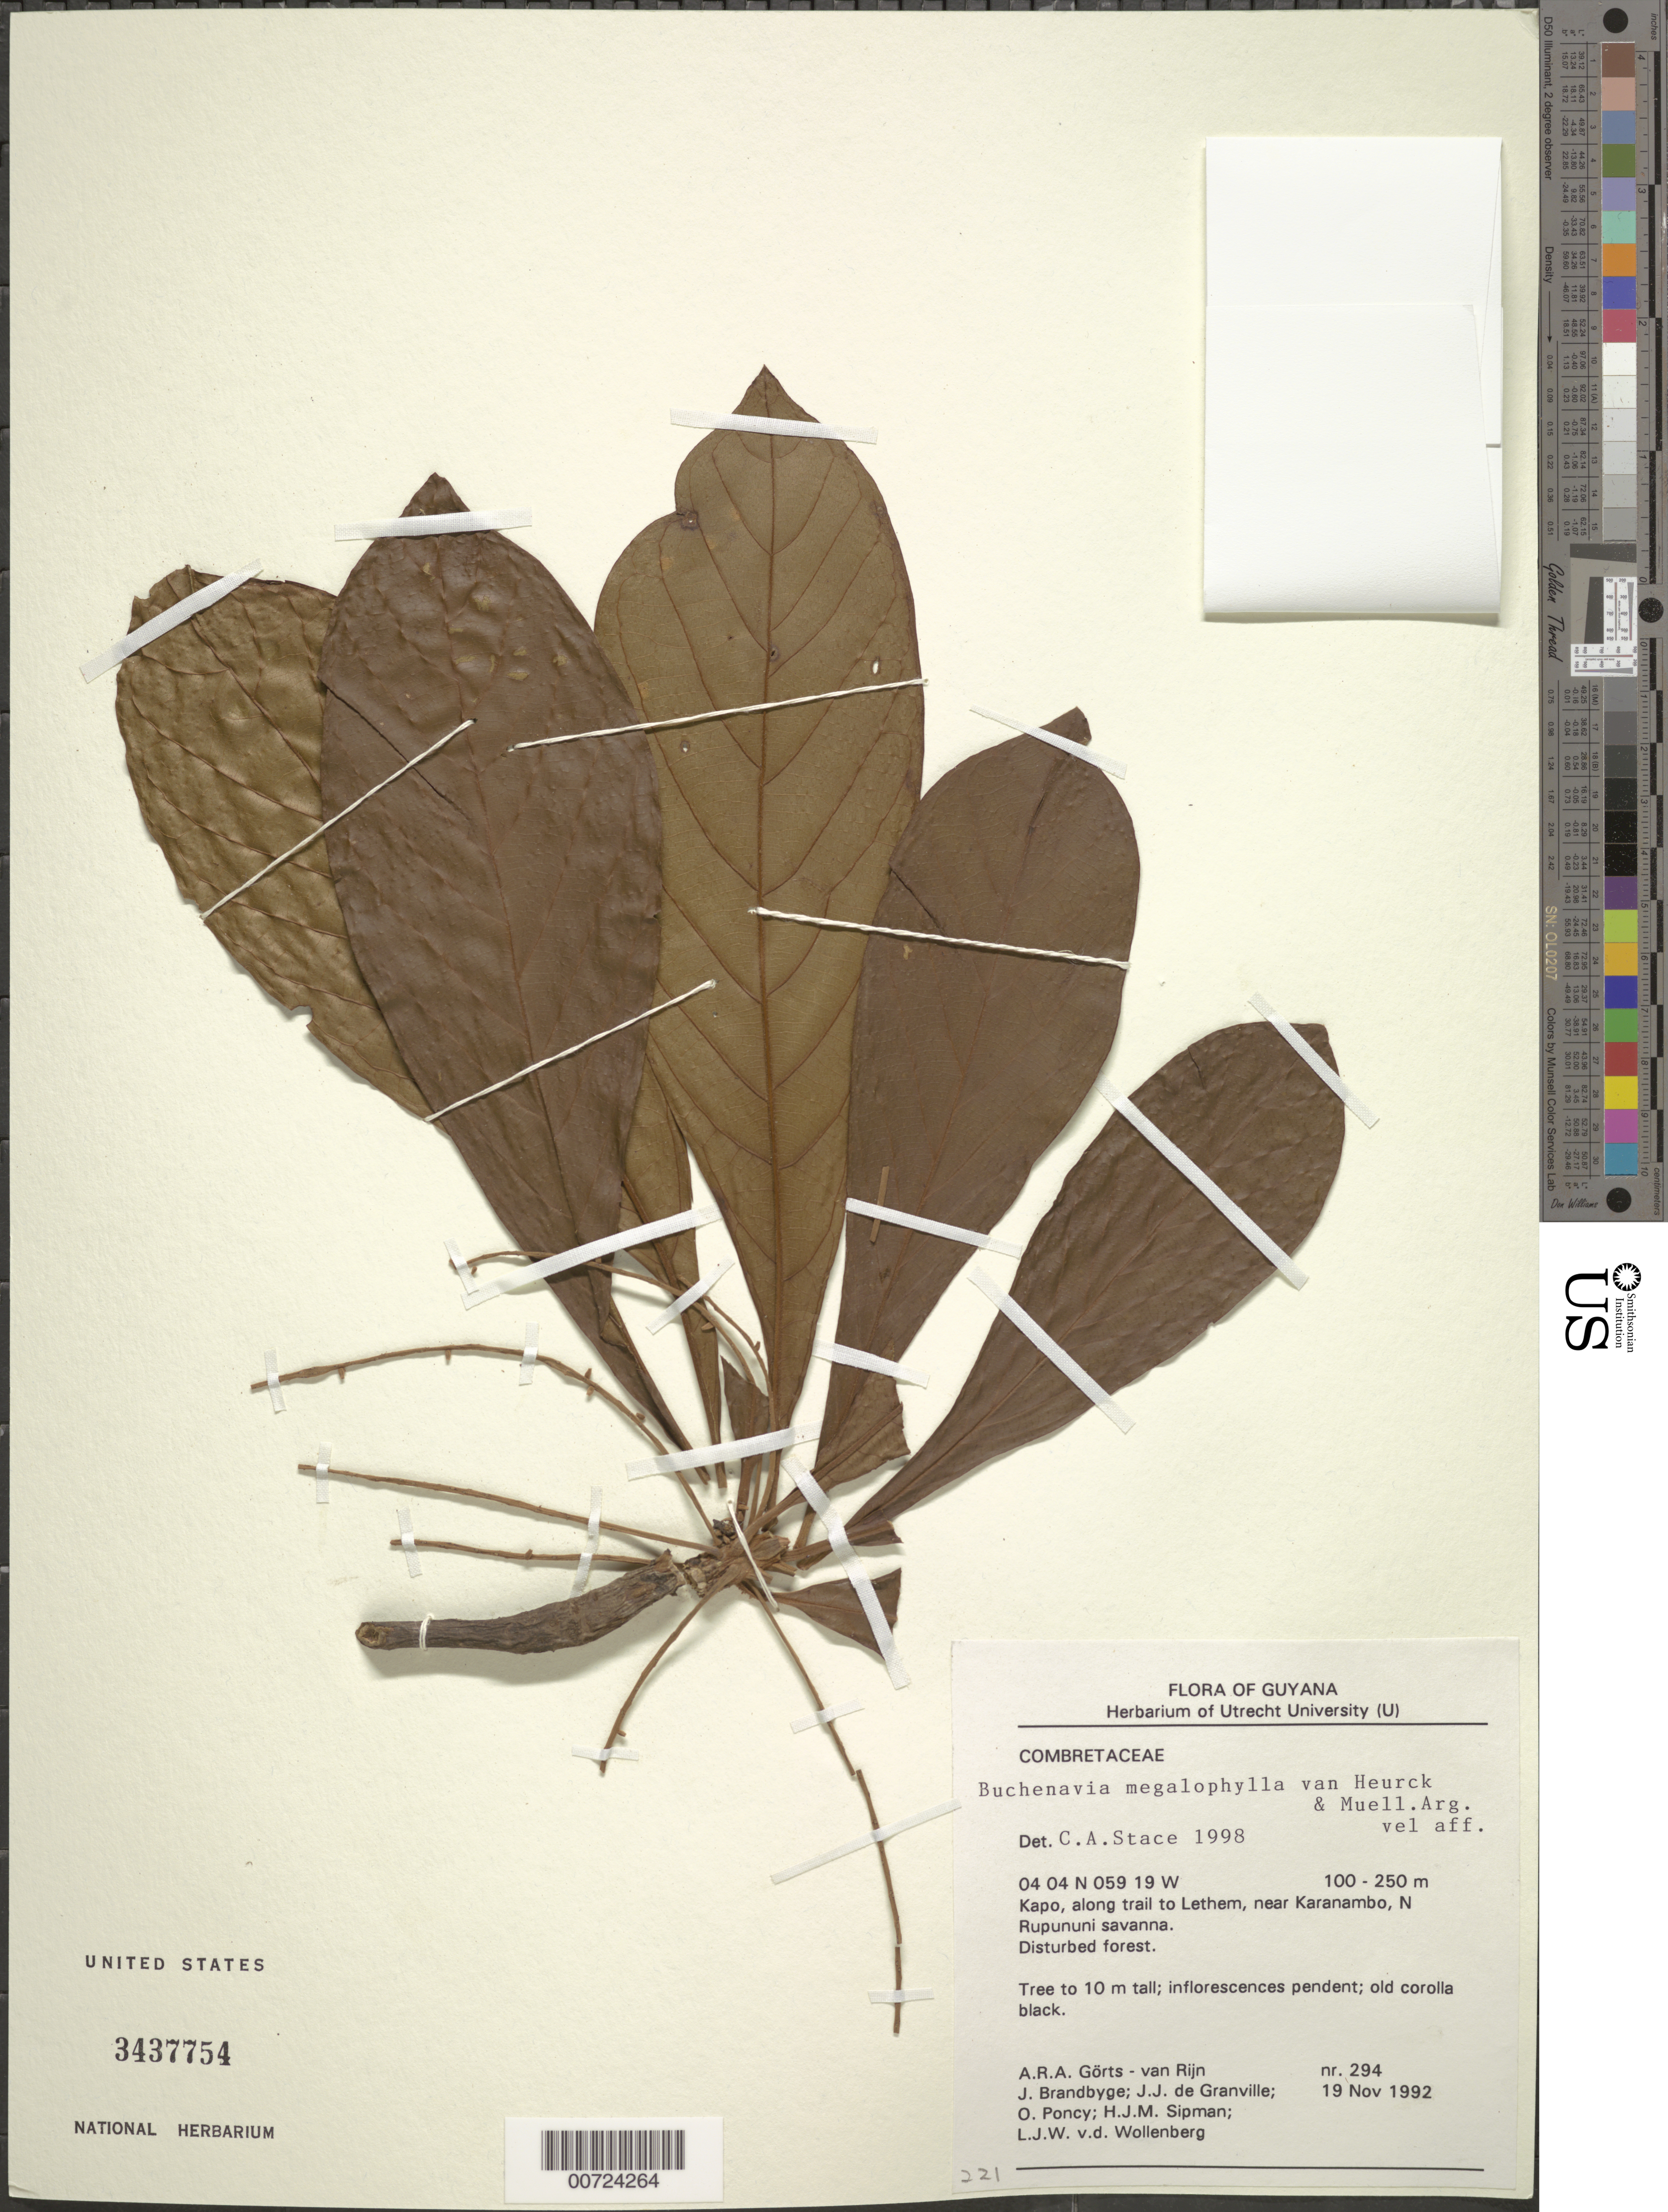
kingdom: Plantae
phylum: Tracheophyta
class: Magnoliopsida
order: Myrtales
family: Combretaceae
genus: Terminalia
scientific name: Terminalia megalophylla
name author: (Van Heurck & Müll. Arg.) Gere & Boatwr.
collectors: A. .R. A. Görts-van Rijn, J. Brandbyge, J.-J. de Granville, O. Poncy, H. J. M. Sipman & L. van der Wollenberg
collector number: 294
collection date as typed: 19-Nov-92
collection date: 1992-11-19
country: Guyana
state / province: U. Takutu-U. Essequibo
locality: Kapo, along trail to Lethem, near Karanambo, N. Rupununi Savanna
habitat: Disturbed forest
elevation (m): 100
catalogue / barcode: US 3437754